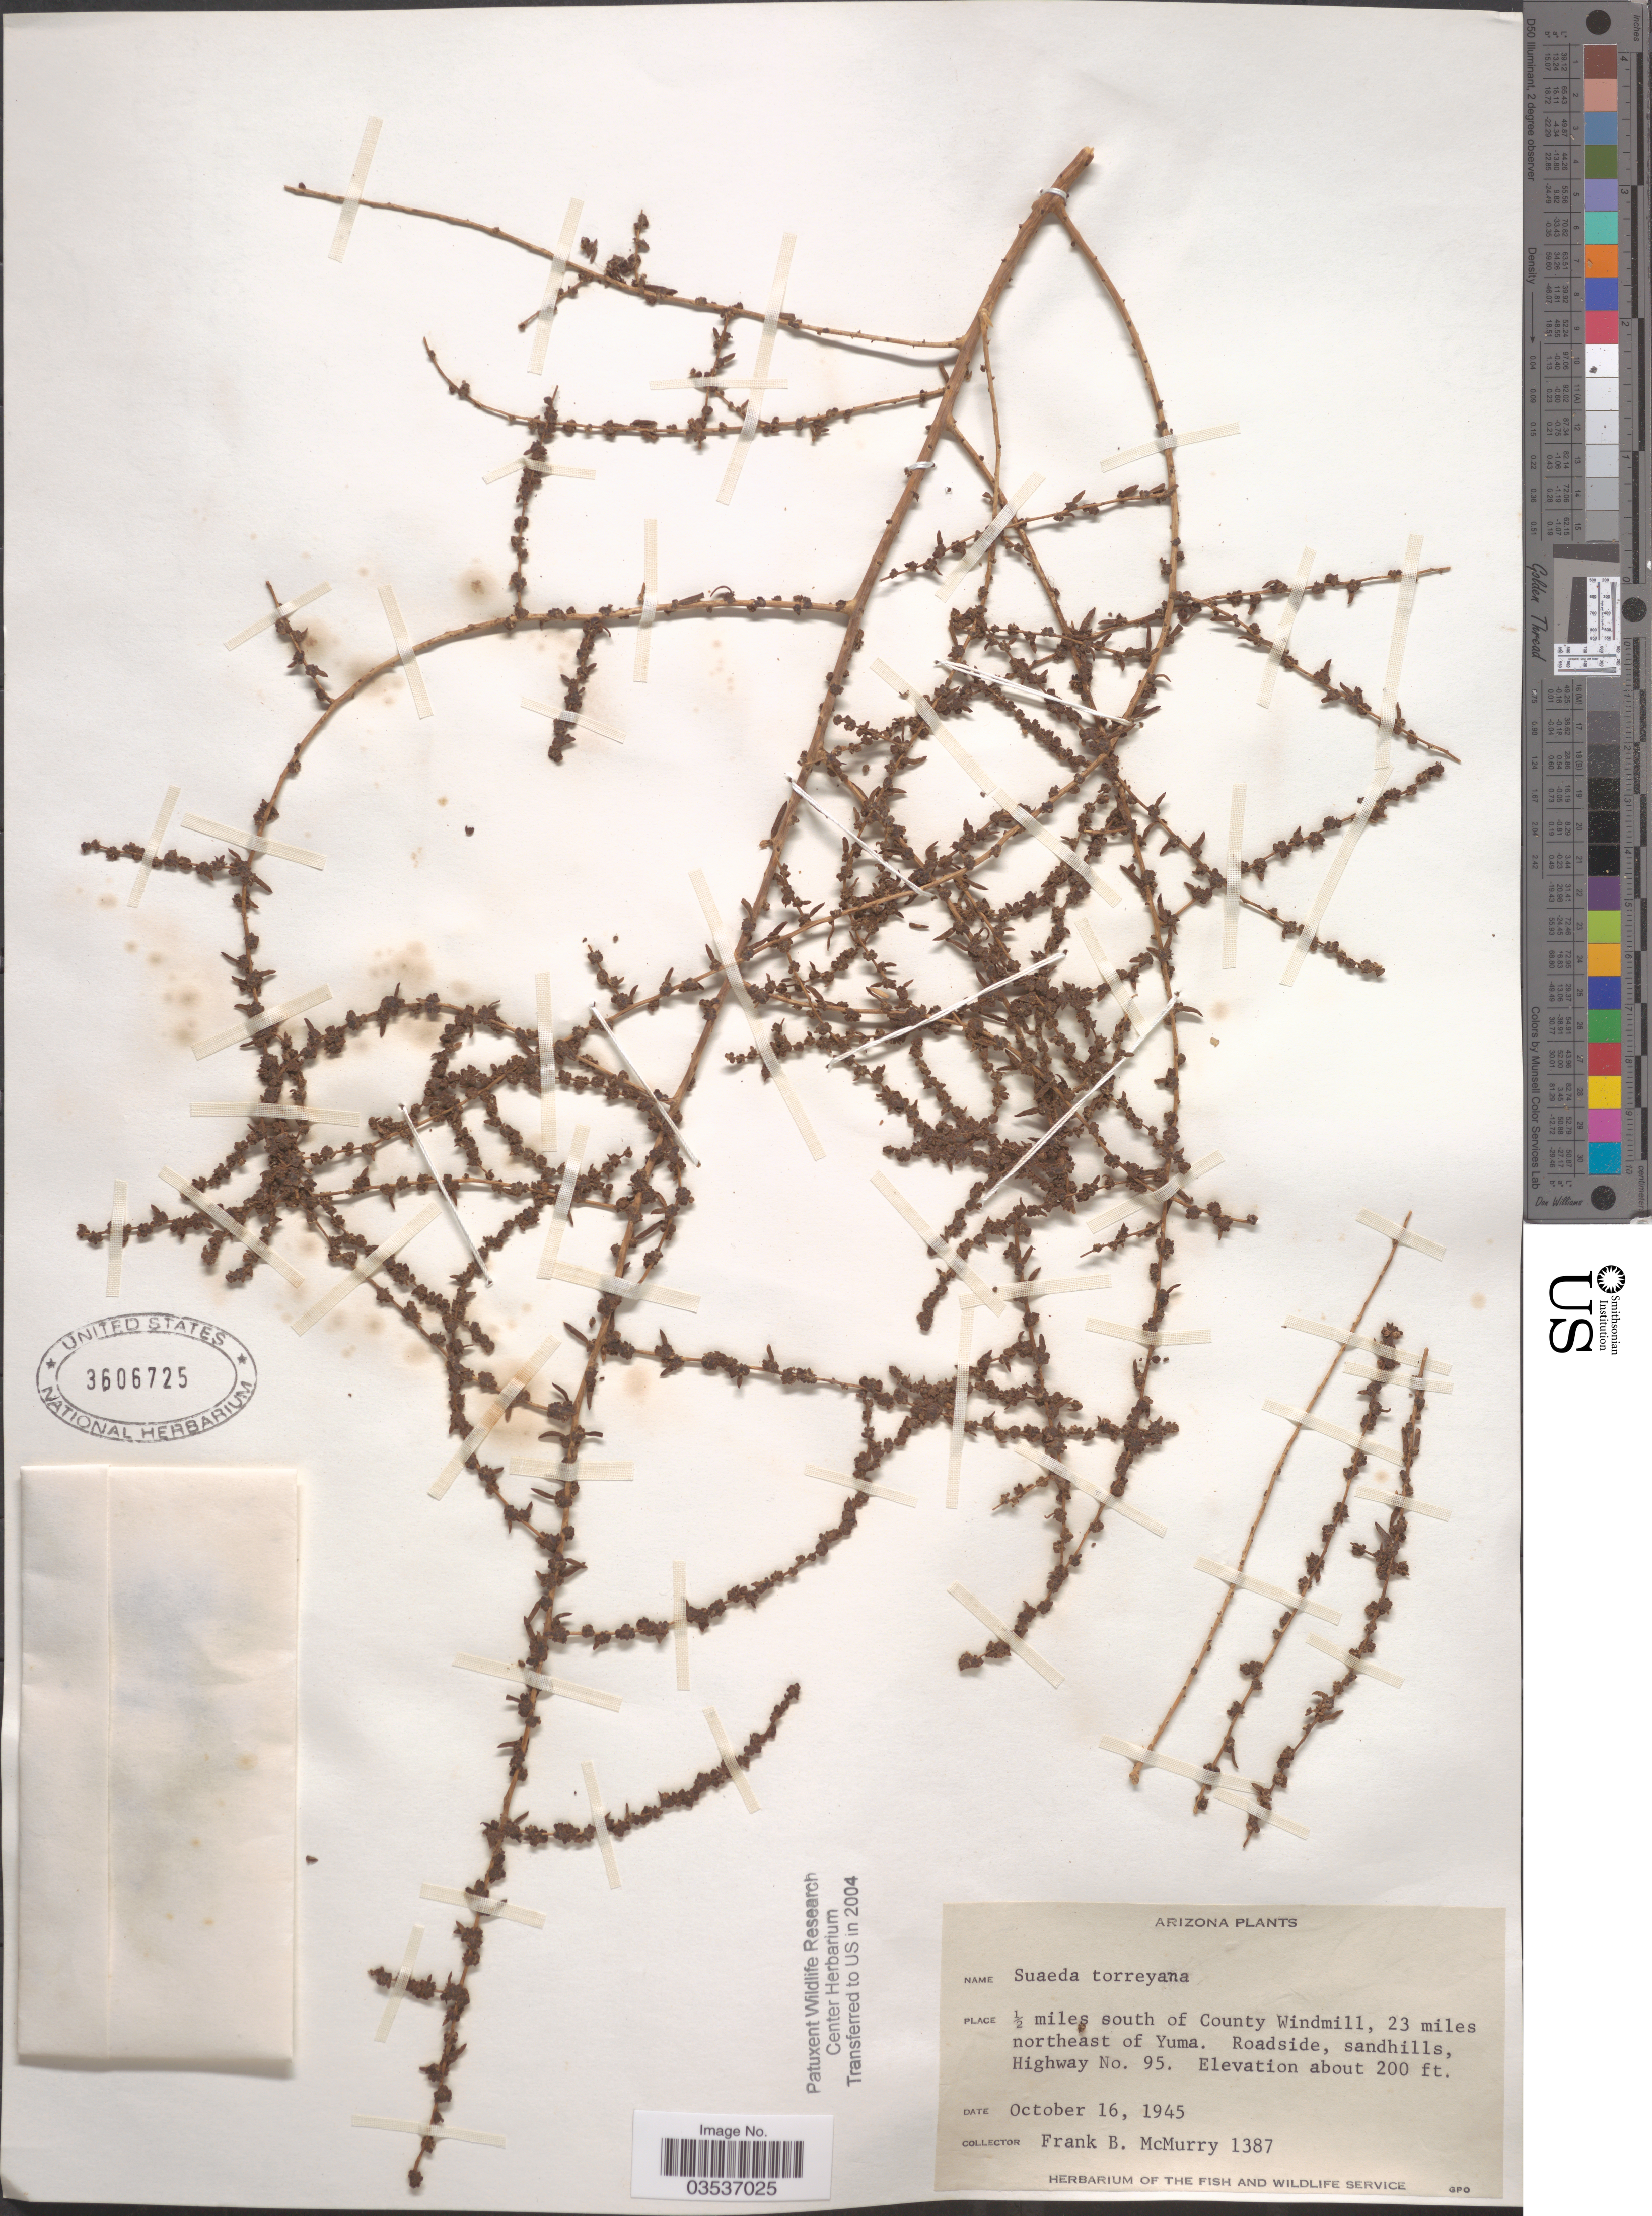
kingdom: Plantae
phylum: Tracheophyta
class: Magnoliopsida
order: Caryophyllales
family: Amaranthaceae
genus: Suaeda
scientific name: Suaeda torreyana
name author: S. Watson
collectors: F. B. McMurry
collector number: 1387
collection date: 1945-10-16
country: United States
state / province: Arizona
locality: ½ miles south of County Windmill, 23 miles northeast of Yuma. Highway No. 95.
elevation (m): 61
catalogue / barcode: US 3606725